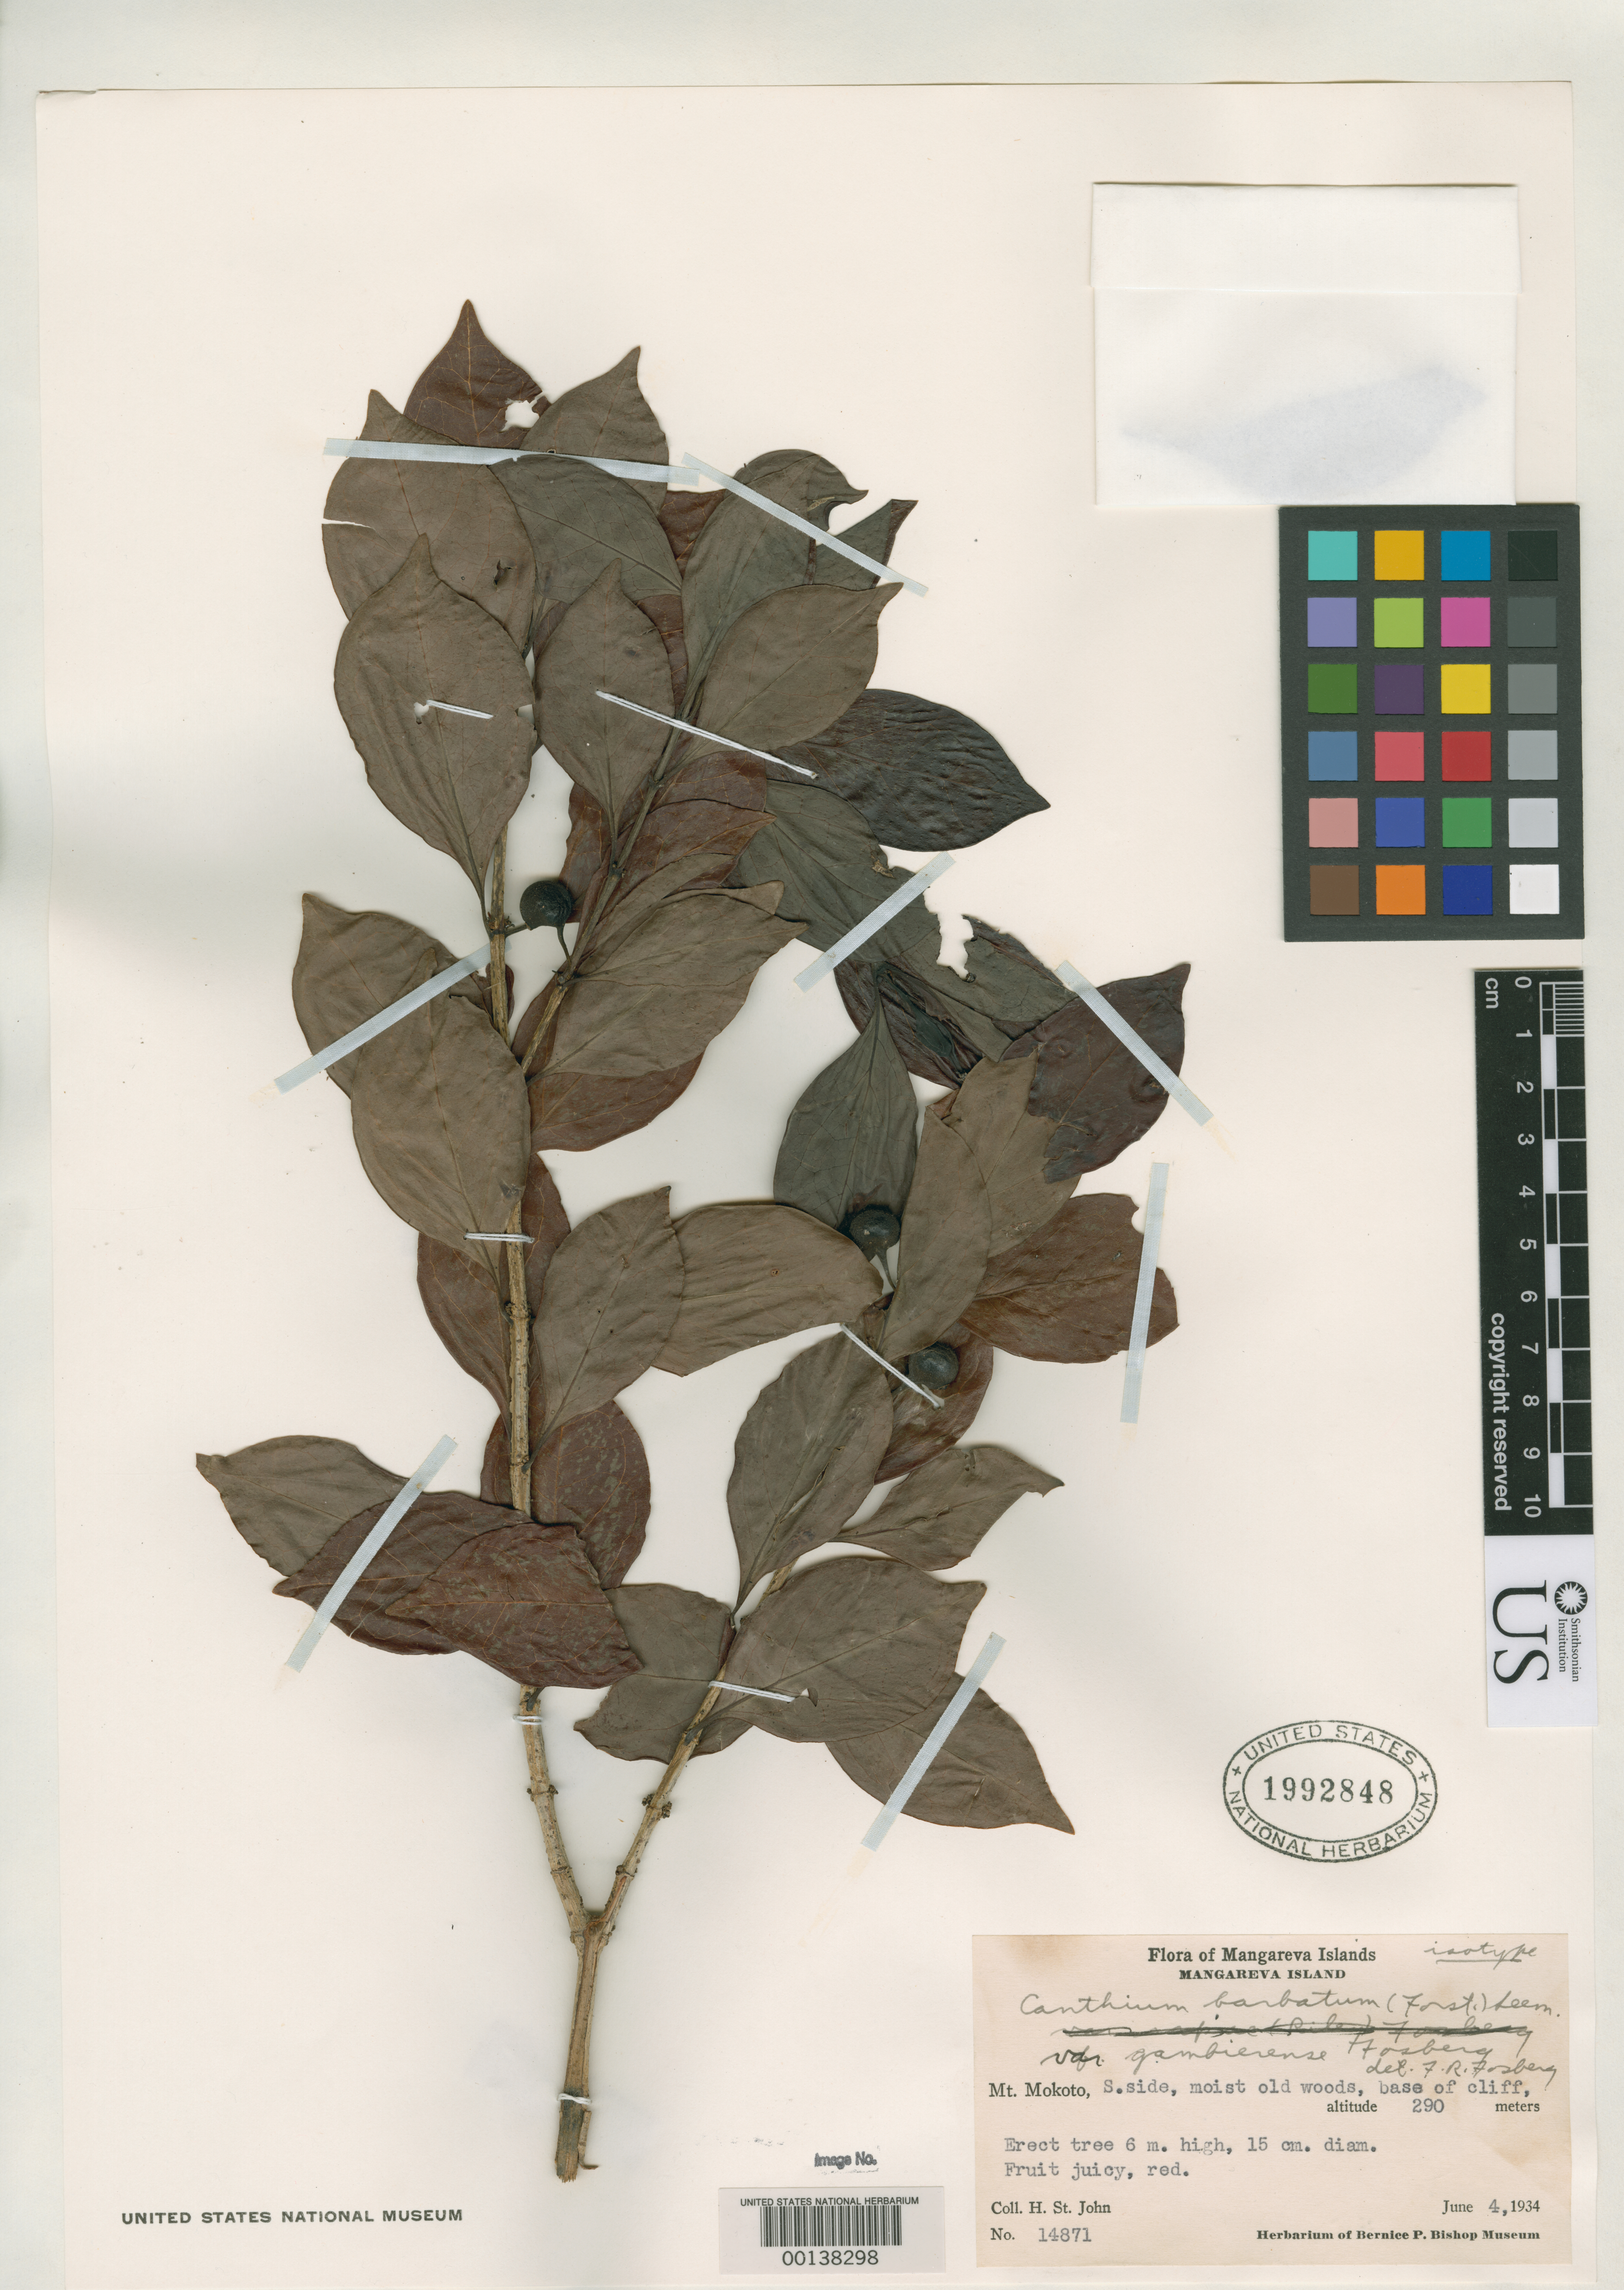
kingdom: Plantae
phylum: Tracheophyta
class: Magnoliopsida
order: Gentianales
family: Rubiaceae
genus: Canthium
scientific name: Canthium barbatum var. gambierense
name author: Fosberg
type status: Isotype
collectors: H. St. John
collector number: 14871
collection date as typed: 04 Jun 1934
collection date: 1934-06-04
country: French Polynesia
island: Mangareva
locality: S side of Mount Mokoto. [Gambier Is.]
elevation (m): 290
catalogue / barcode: US 1992848